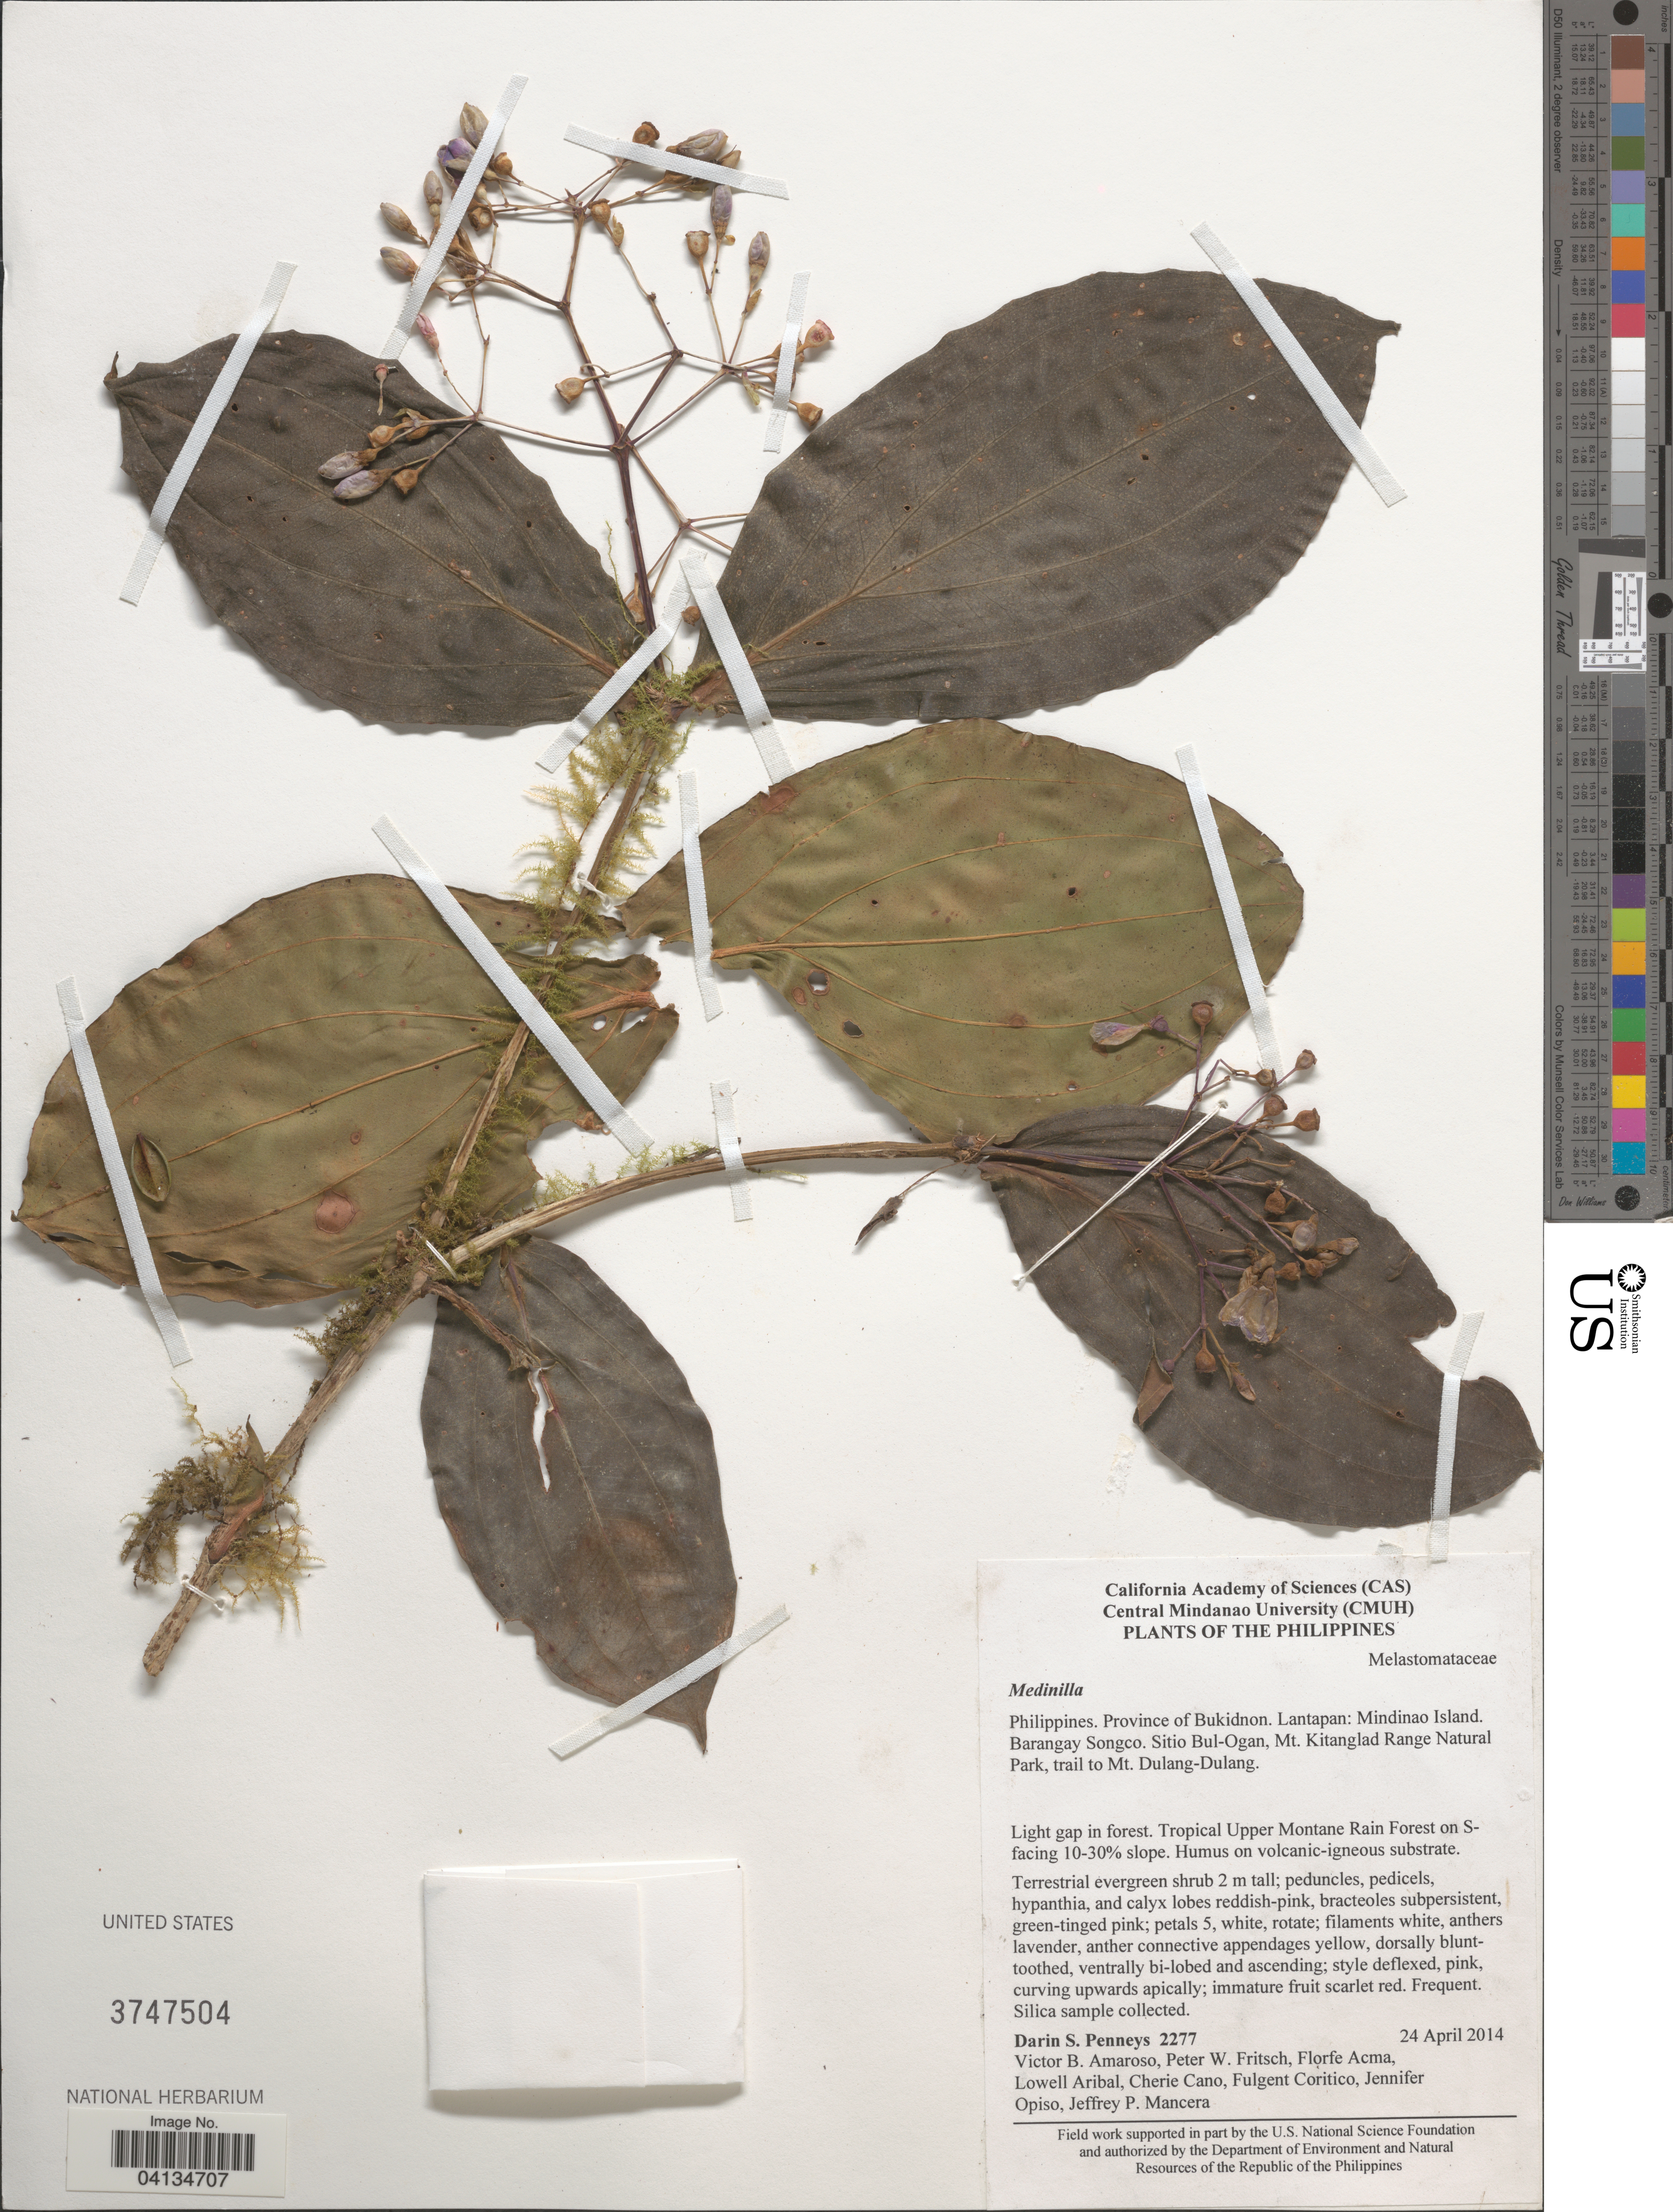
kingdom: Plantae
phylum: Tracheophyta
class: Magnoliopsida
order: Myrtales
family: Melastomataceae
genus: Medinilla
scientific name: Medinilla sp.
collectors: D. S. Penneys, V. Amoroso, P. W. Fritsch, F. Acma & et al.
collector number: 2277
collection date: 2014-04-24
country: Philippines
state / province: Northern Mindanao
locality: Province of Bukidnon. Lantapan: Mindanao Island. Barangay Songco. Sitio Bul-Ogan, Mt. Kitanglad Range Natural Park, trail to Mt. Dulang-Dulang. Tropical Upper Montane Rain Forest on S-facing 10-30% slope.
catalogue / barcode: US 3747504